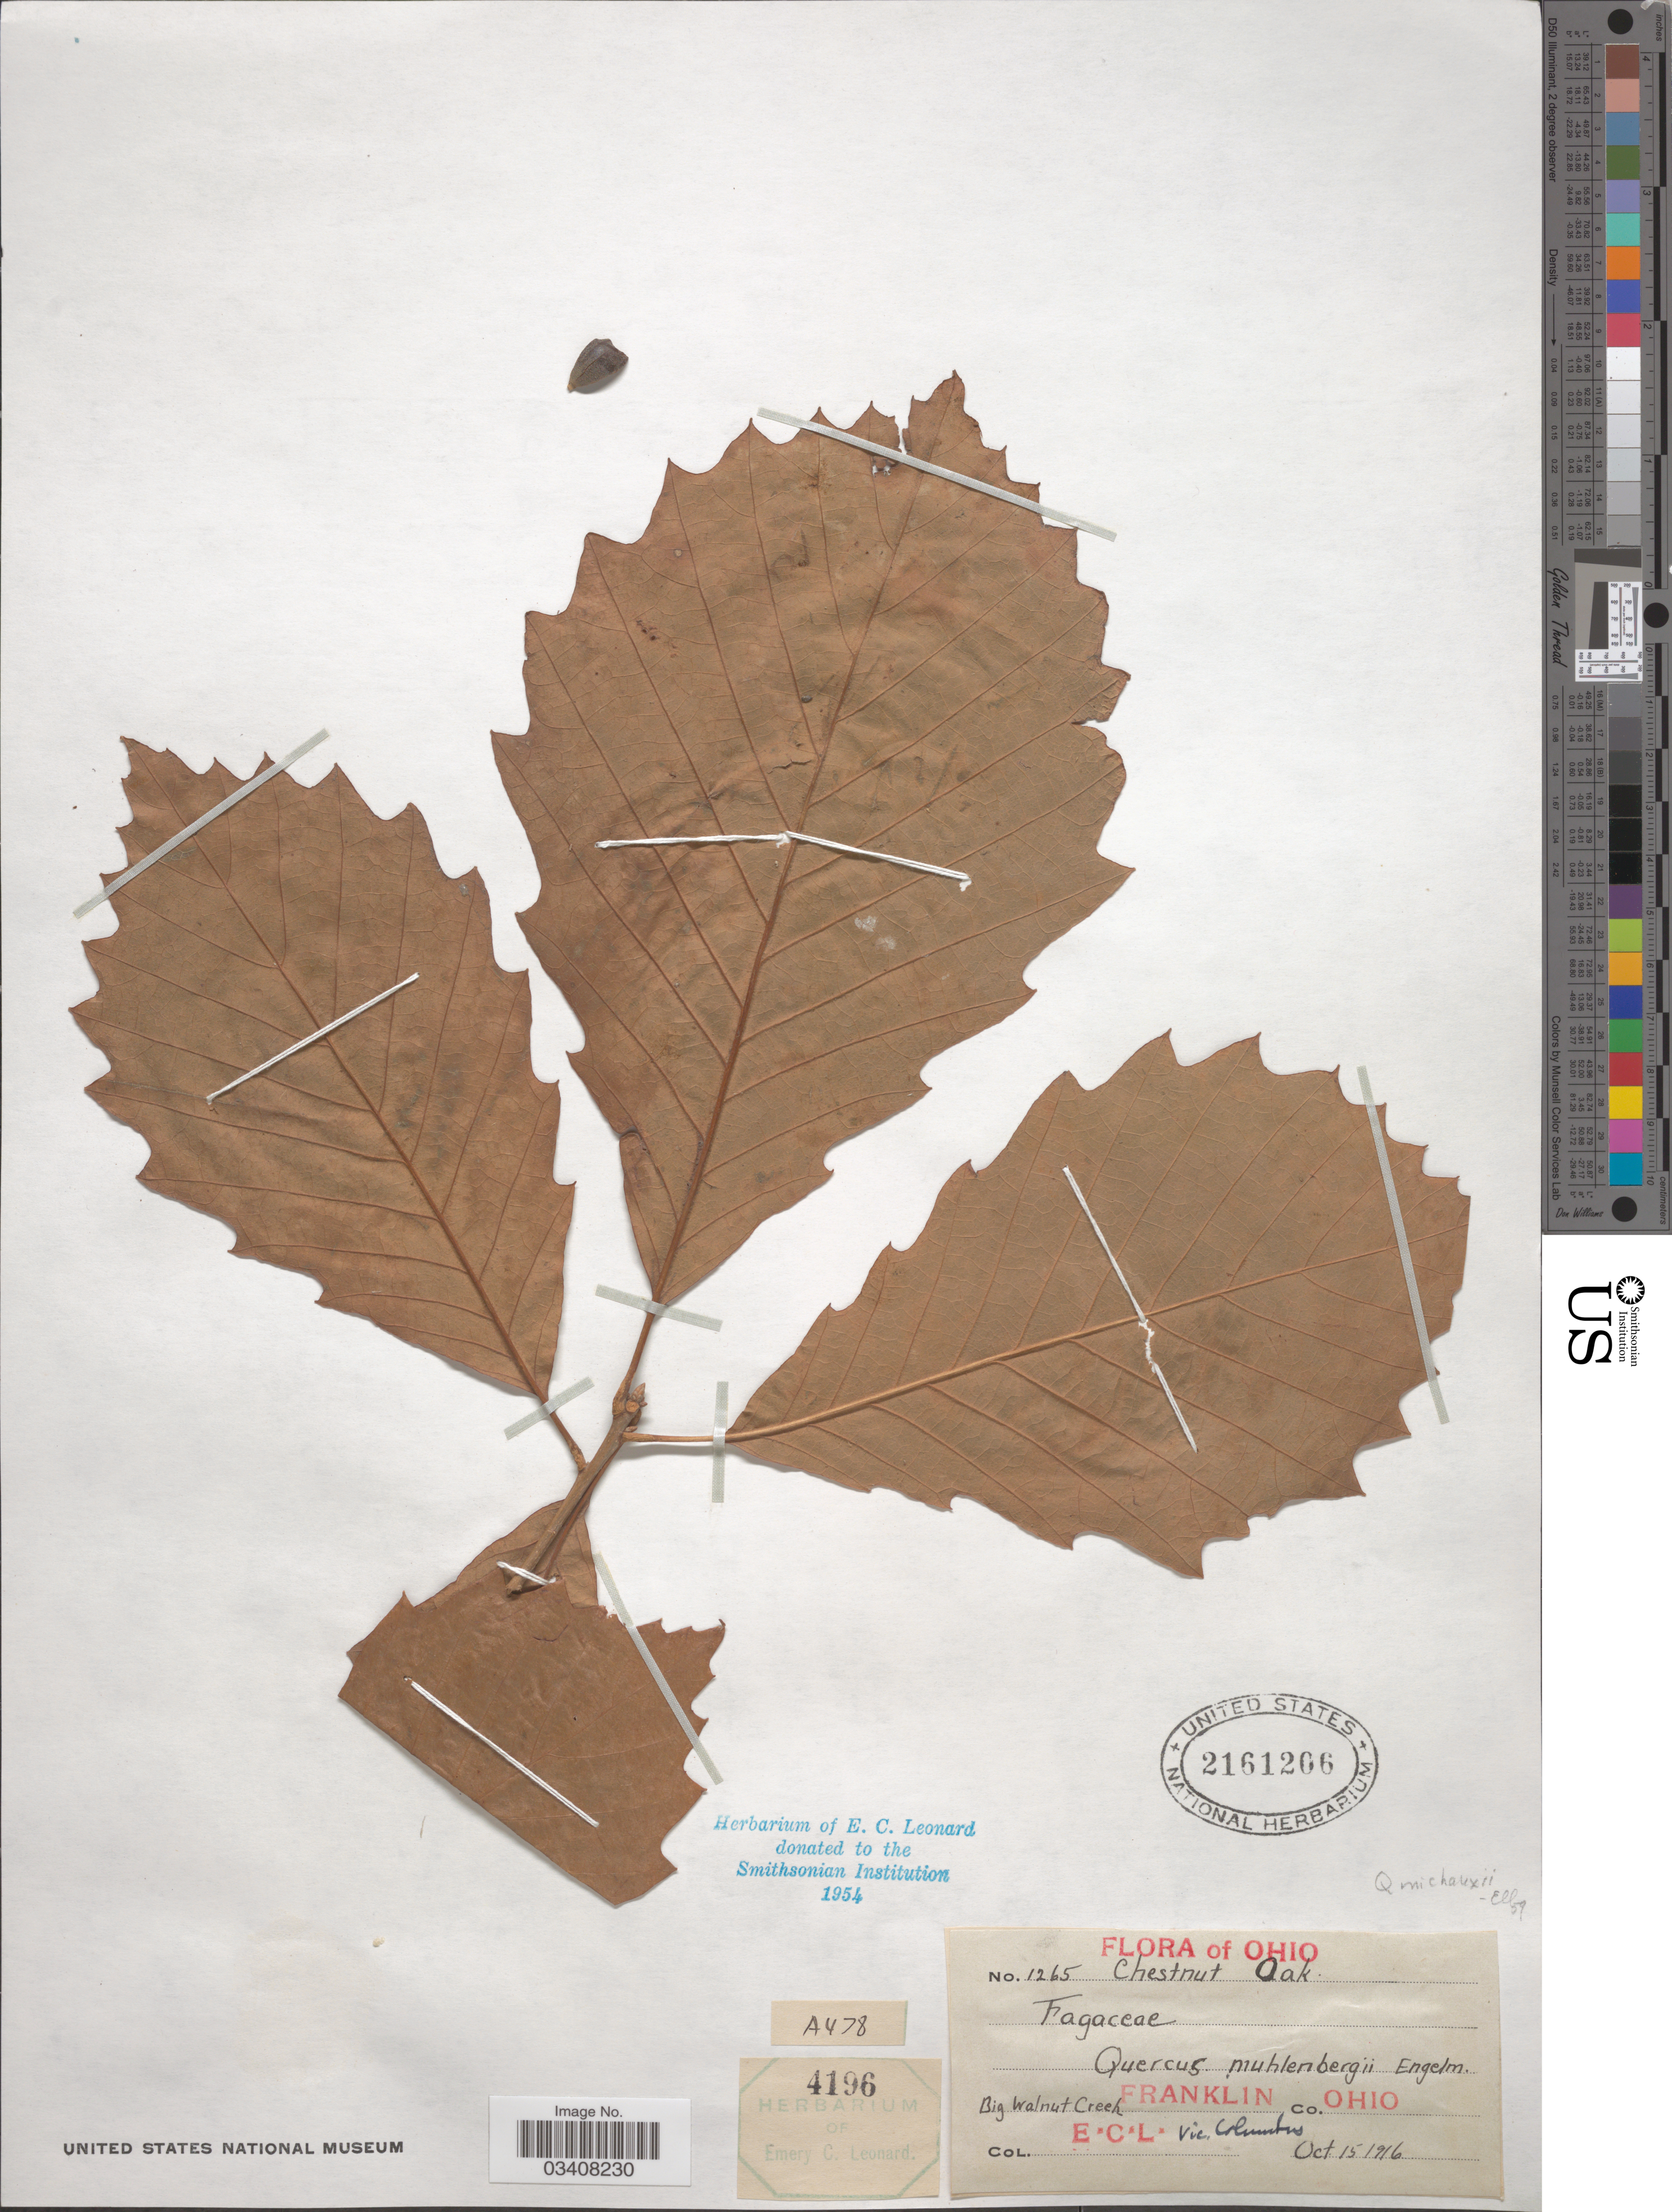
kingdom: Plantae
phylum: Tracheophyta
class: Magnoliopsida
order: Fagales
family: Fagaceae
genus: Quercus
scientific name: Quercus prinus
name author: L.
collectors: E. C. Leonard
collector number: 1265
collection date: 1916-10-15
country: United States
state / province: Ohio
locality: Big Walnut Creek Franklin Co. Vic. Columbus.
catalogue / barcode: US 2161206